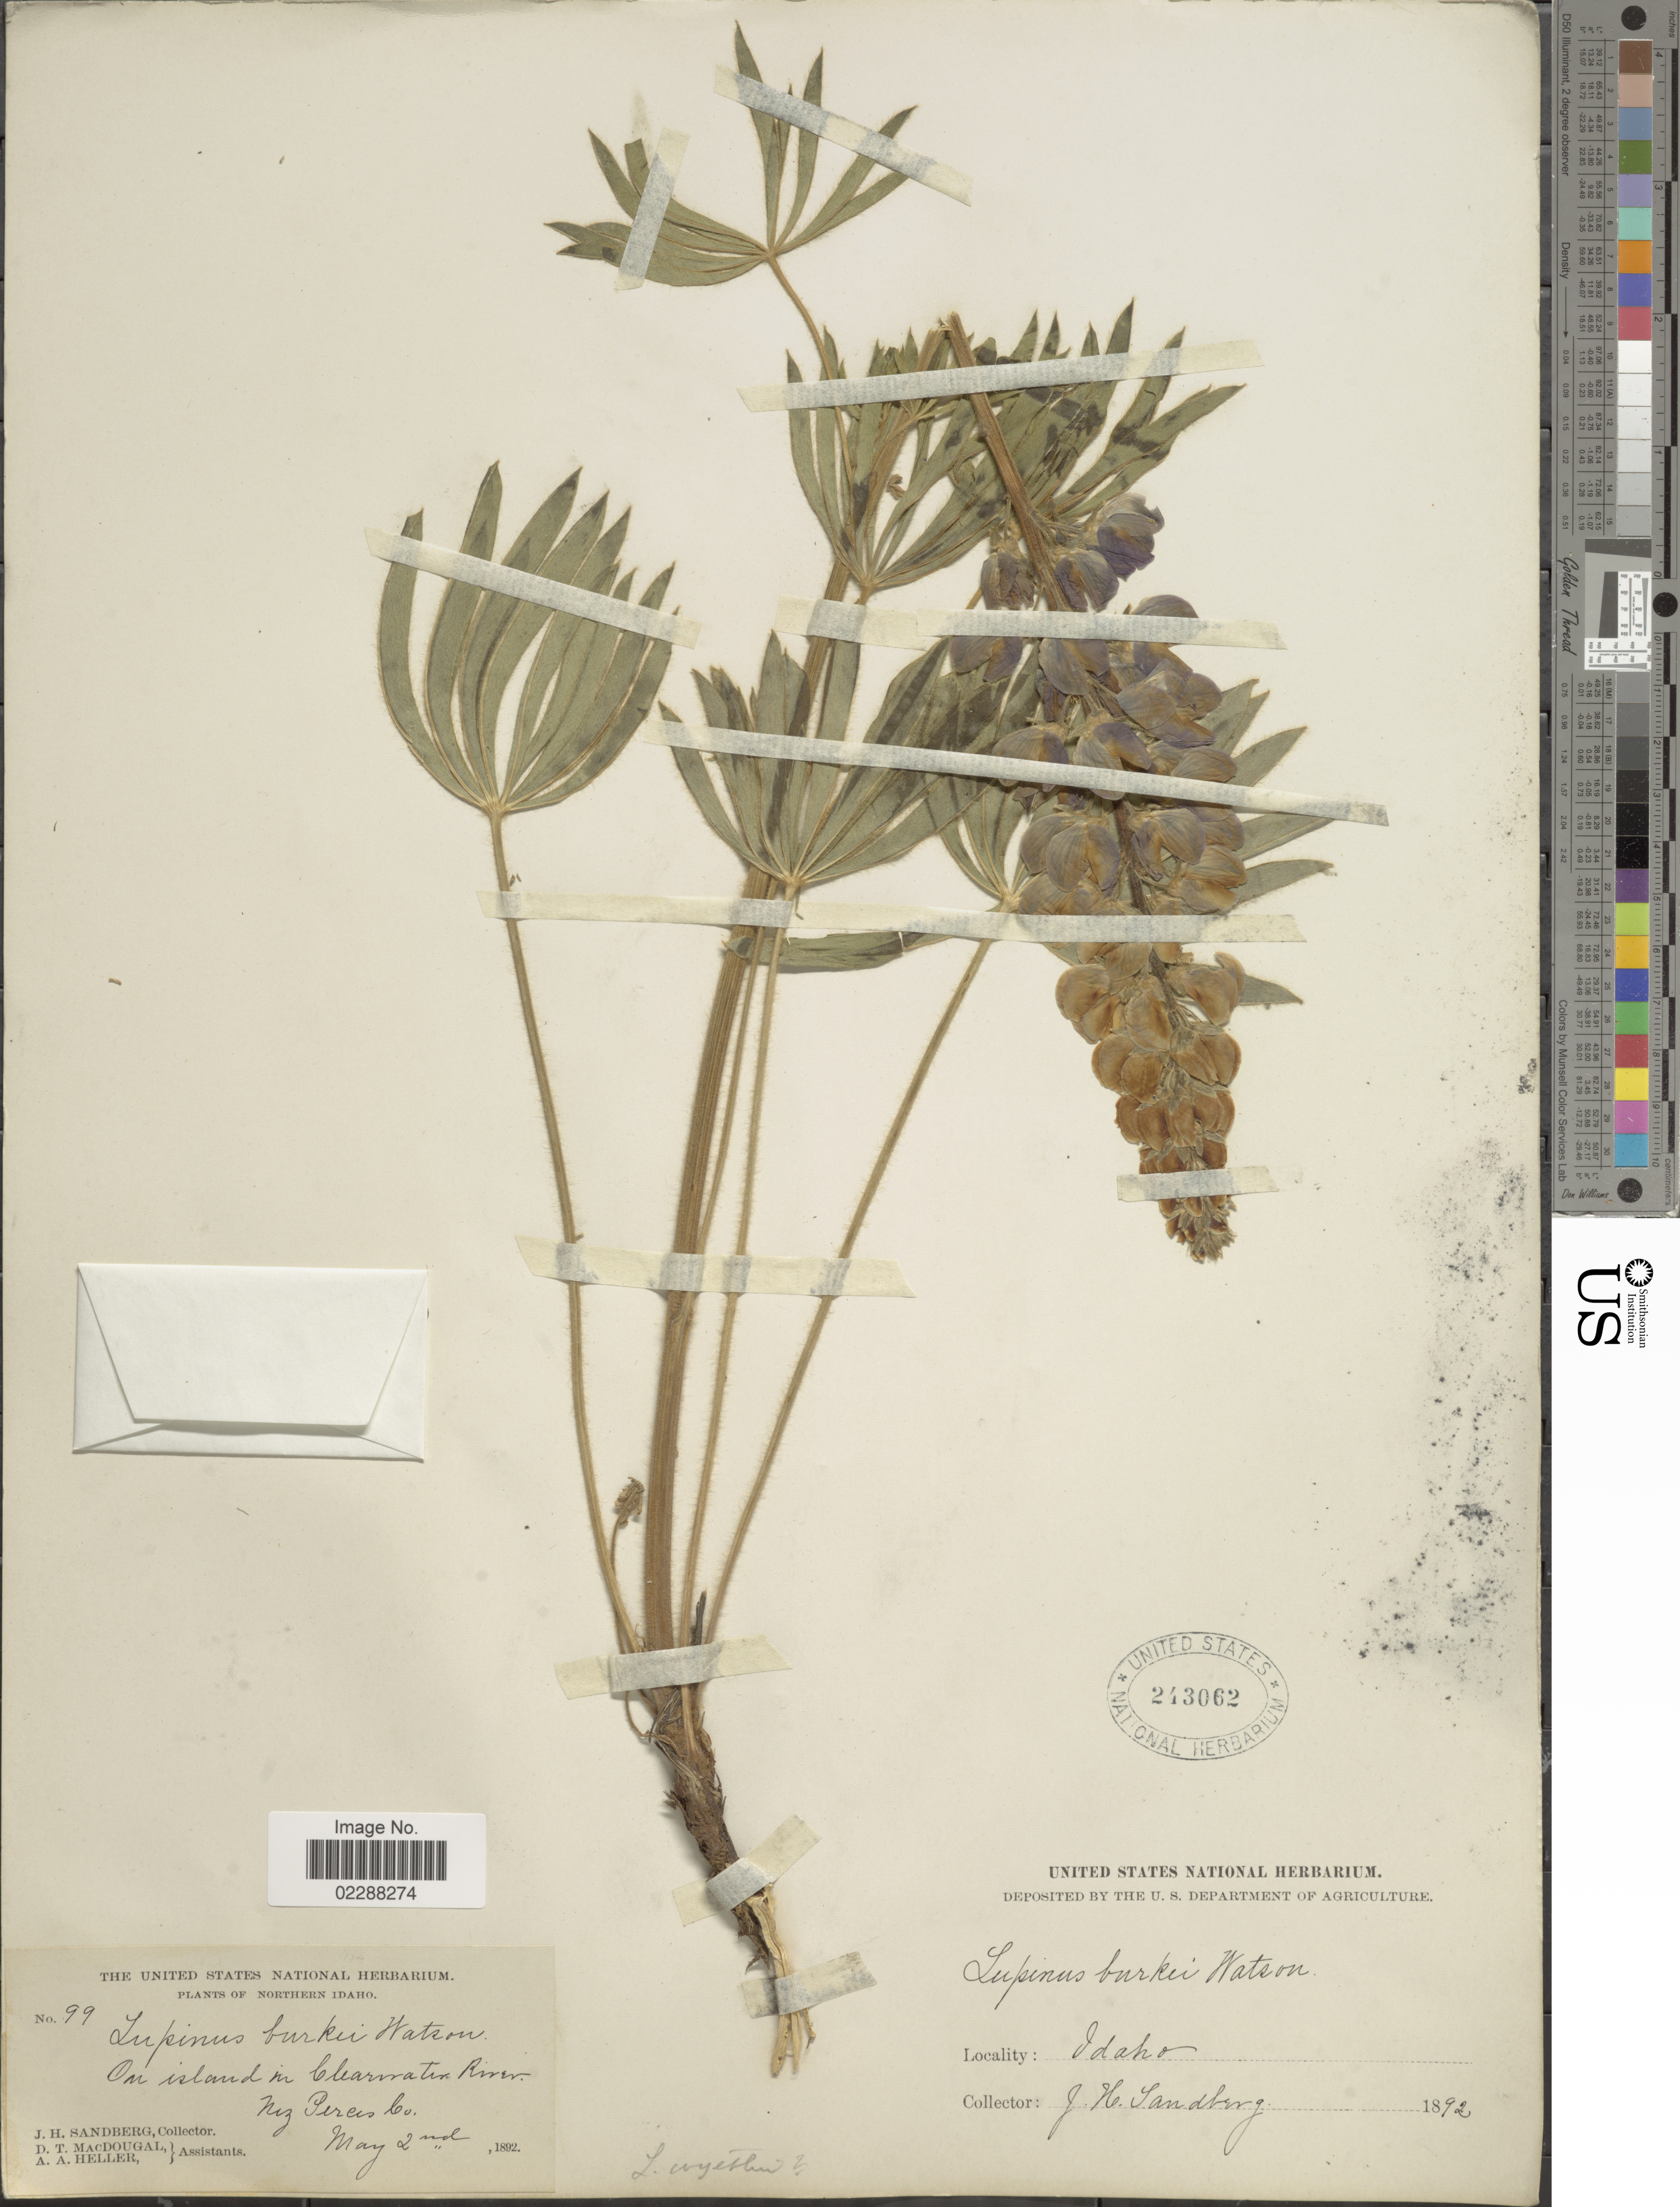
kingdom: Plantae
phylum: Tracheophyta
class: Magnoliopsida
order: Fabales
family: Fabaceae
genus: Lupinus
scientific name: Lupinus burkei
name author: S. Watson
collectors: J. H. Sandberg, D. T. MacDougal & A. A. Heller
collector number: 9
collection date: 1892-05-02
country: United States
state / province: Idaho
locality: Northern Idaho, On Island in Clearwater River, Nez Perces Co.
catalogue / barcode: US 243062